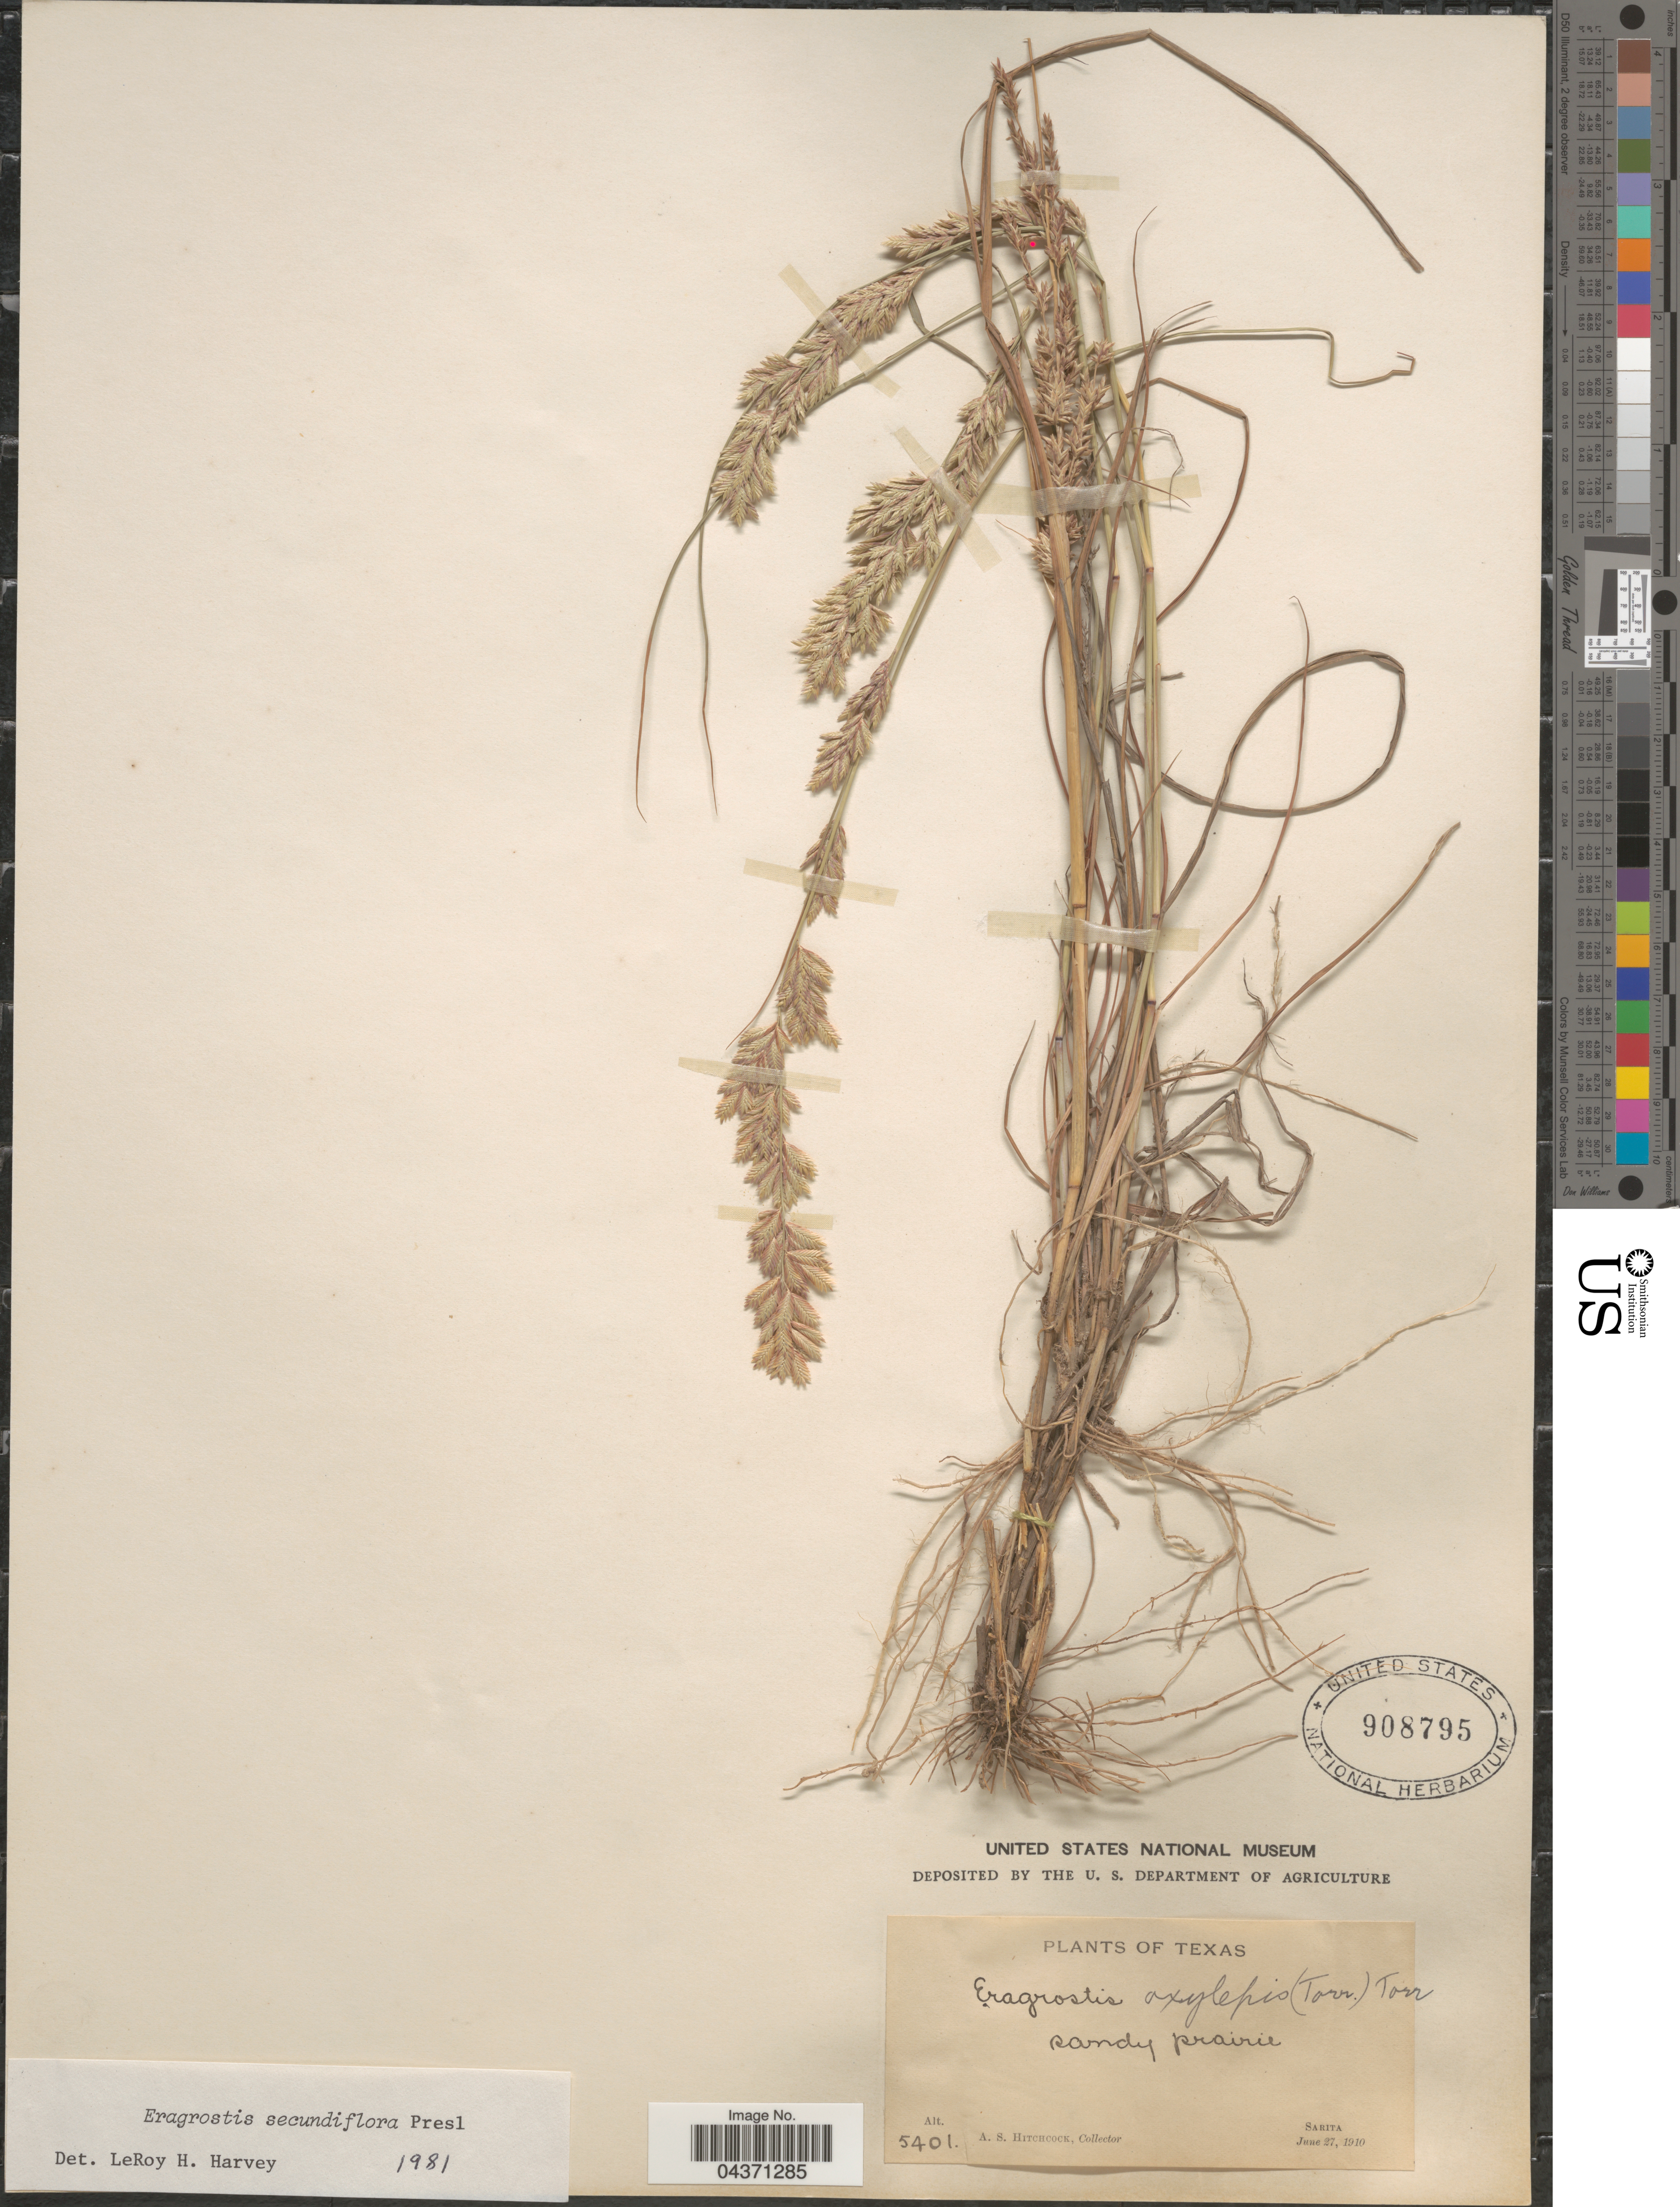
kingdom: Plantae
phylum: Tracheophyta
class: Liliopsida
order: Poales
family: Poaceae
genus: Eragrostis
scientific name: Eragrostis secundiflora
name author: J. Presl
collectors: A. S. Hitchcock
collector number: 5401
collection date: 1910-06-27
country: United States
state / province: Texas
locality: Sarita.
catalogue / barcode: US 908795